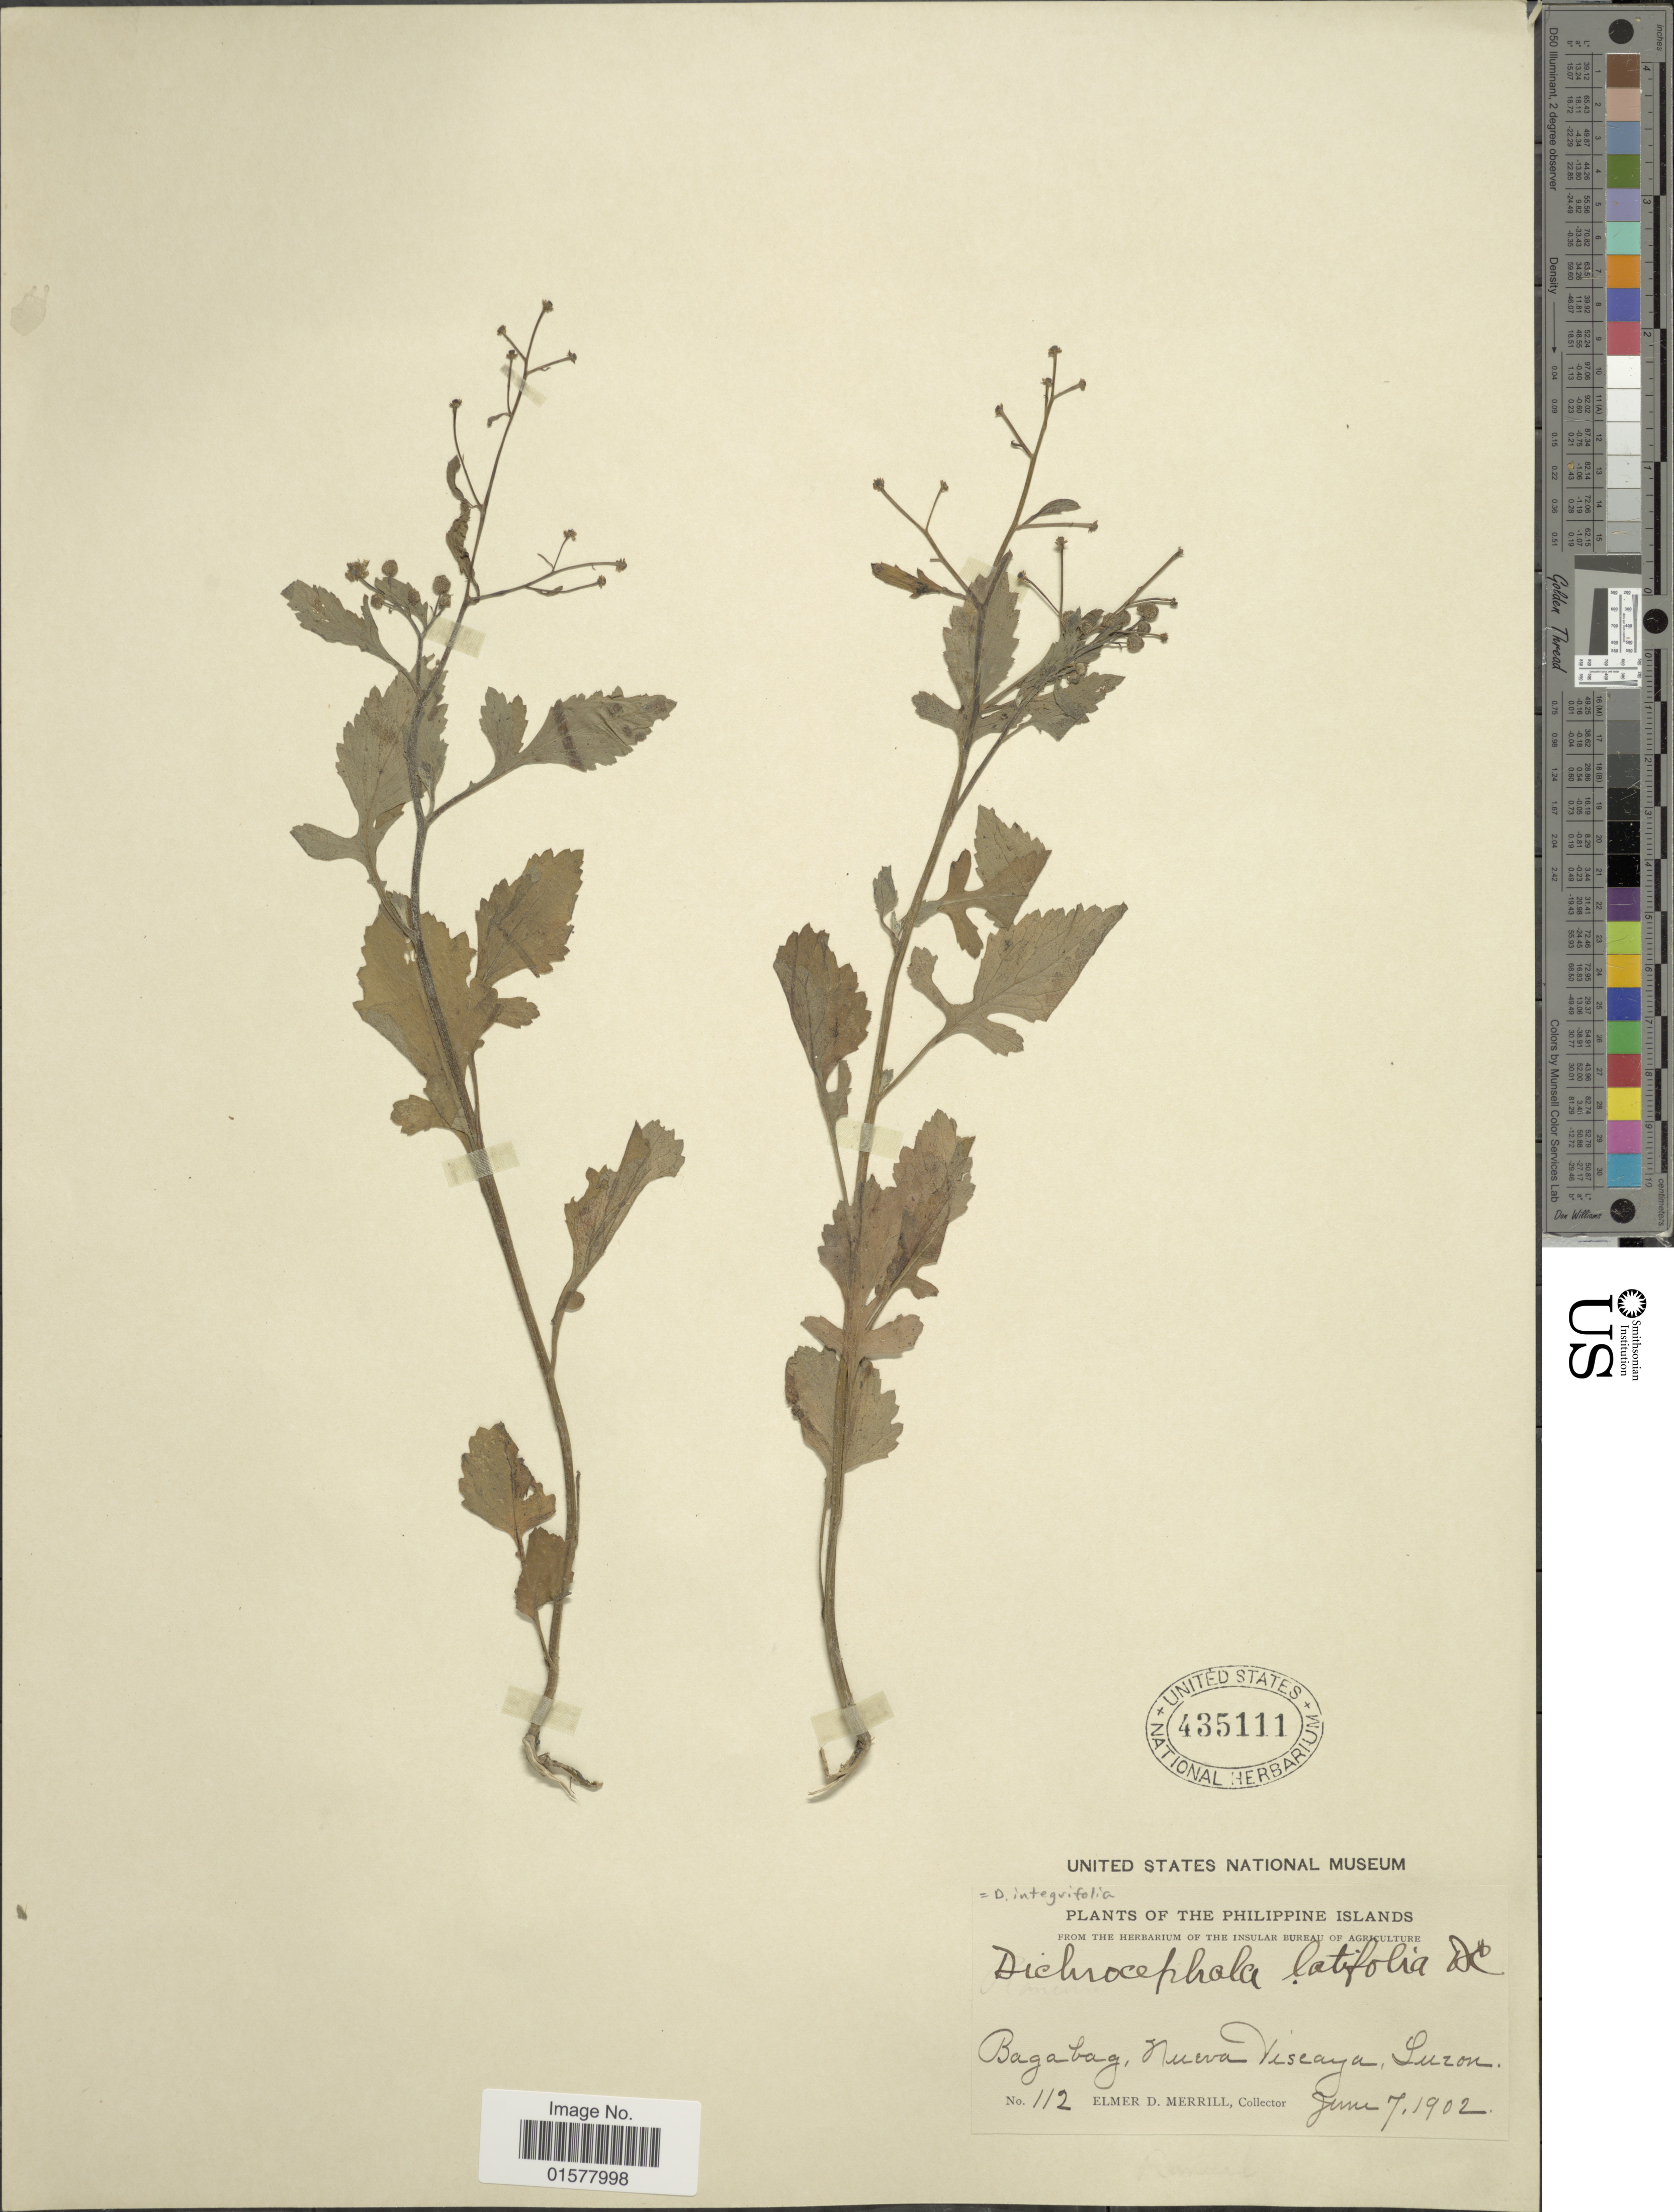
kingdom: Plantae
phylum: Tracheophyta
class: Magnoliopsida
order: Asterales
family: Asteraceae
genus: Dichrocephala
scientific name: Dichrocephala integrifolia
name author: (L. f.) Kuntze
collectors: E. D. Merrill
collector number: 112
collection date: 1902-06-07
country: Philippines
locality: Bagabag, Nueva Viscaya, Luzon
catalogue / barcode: US 435111